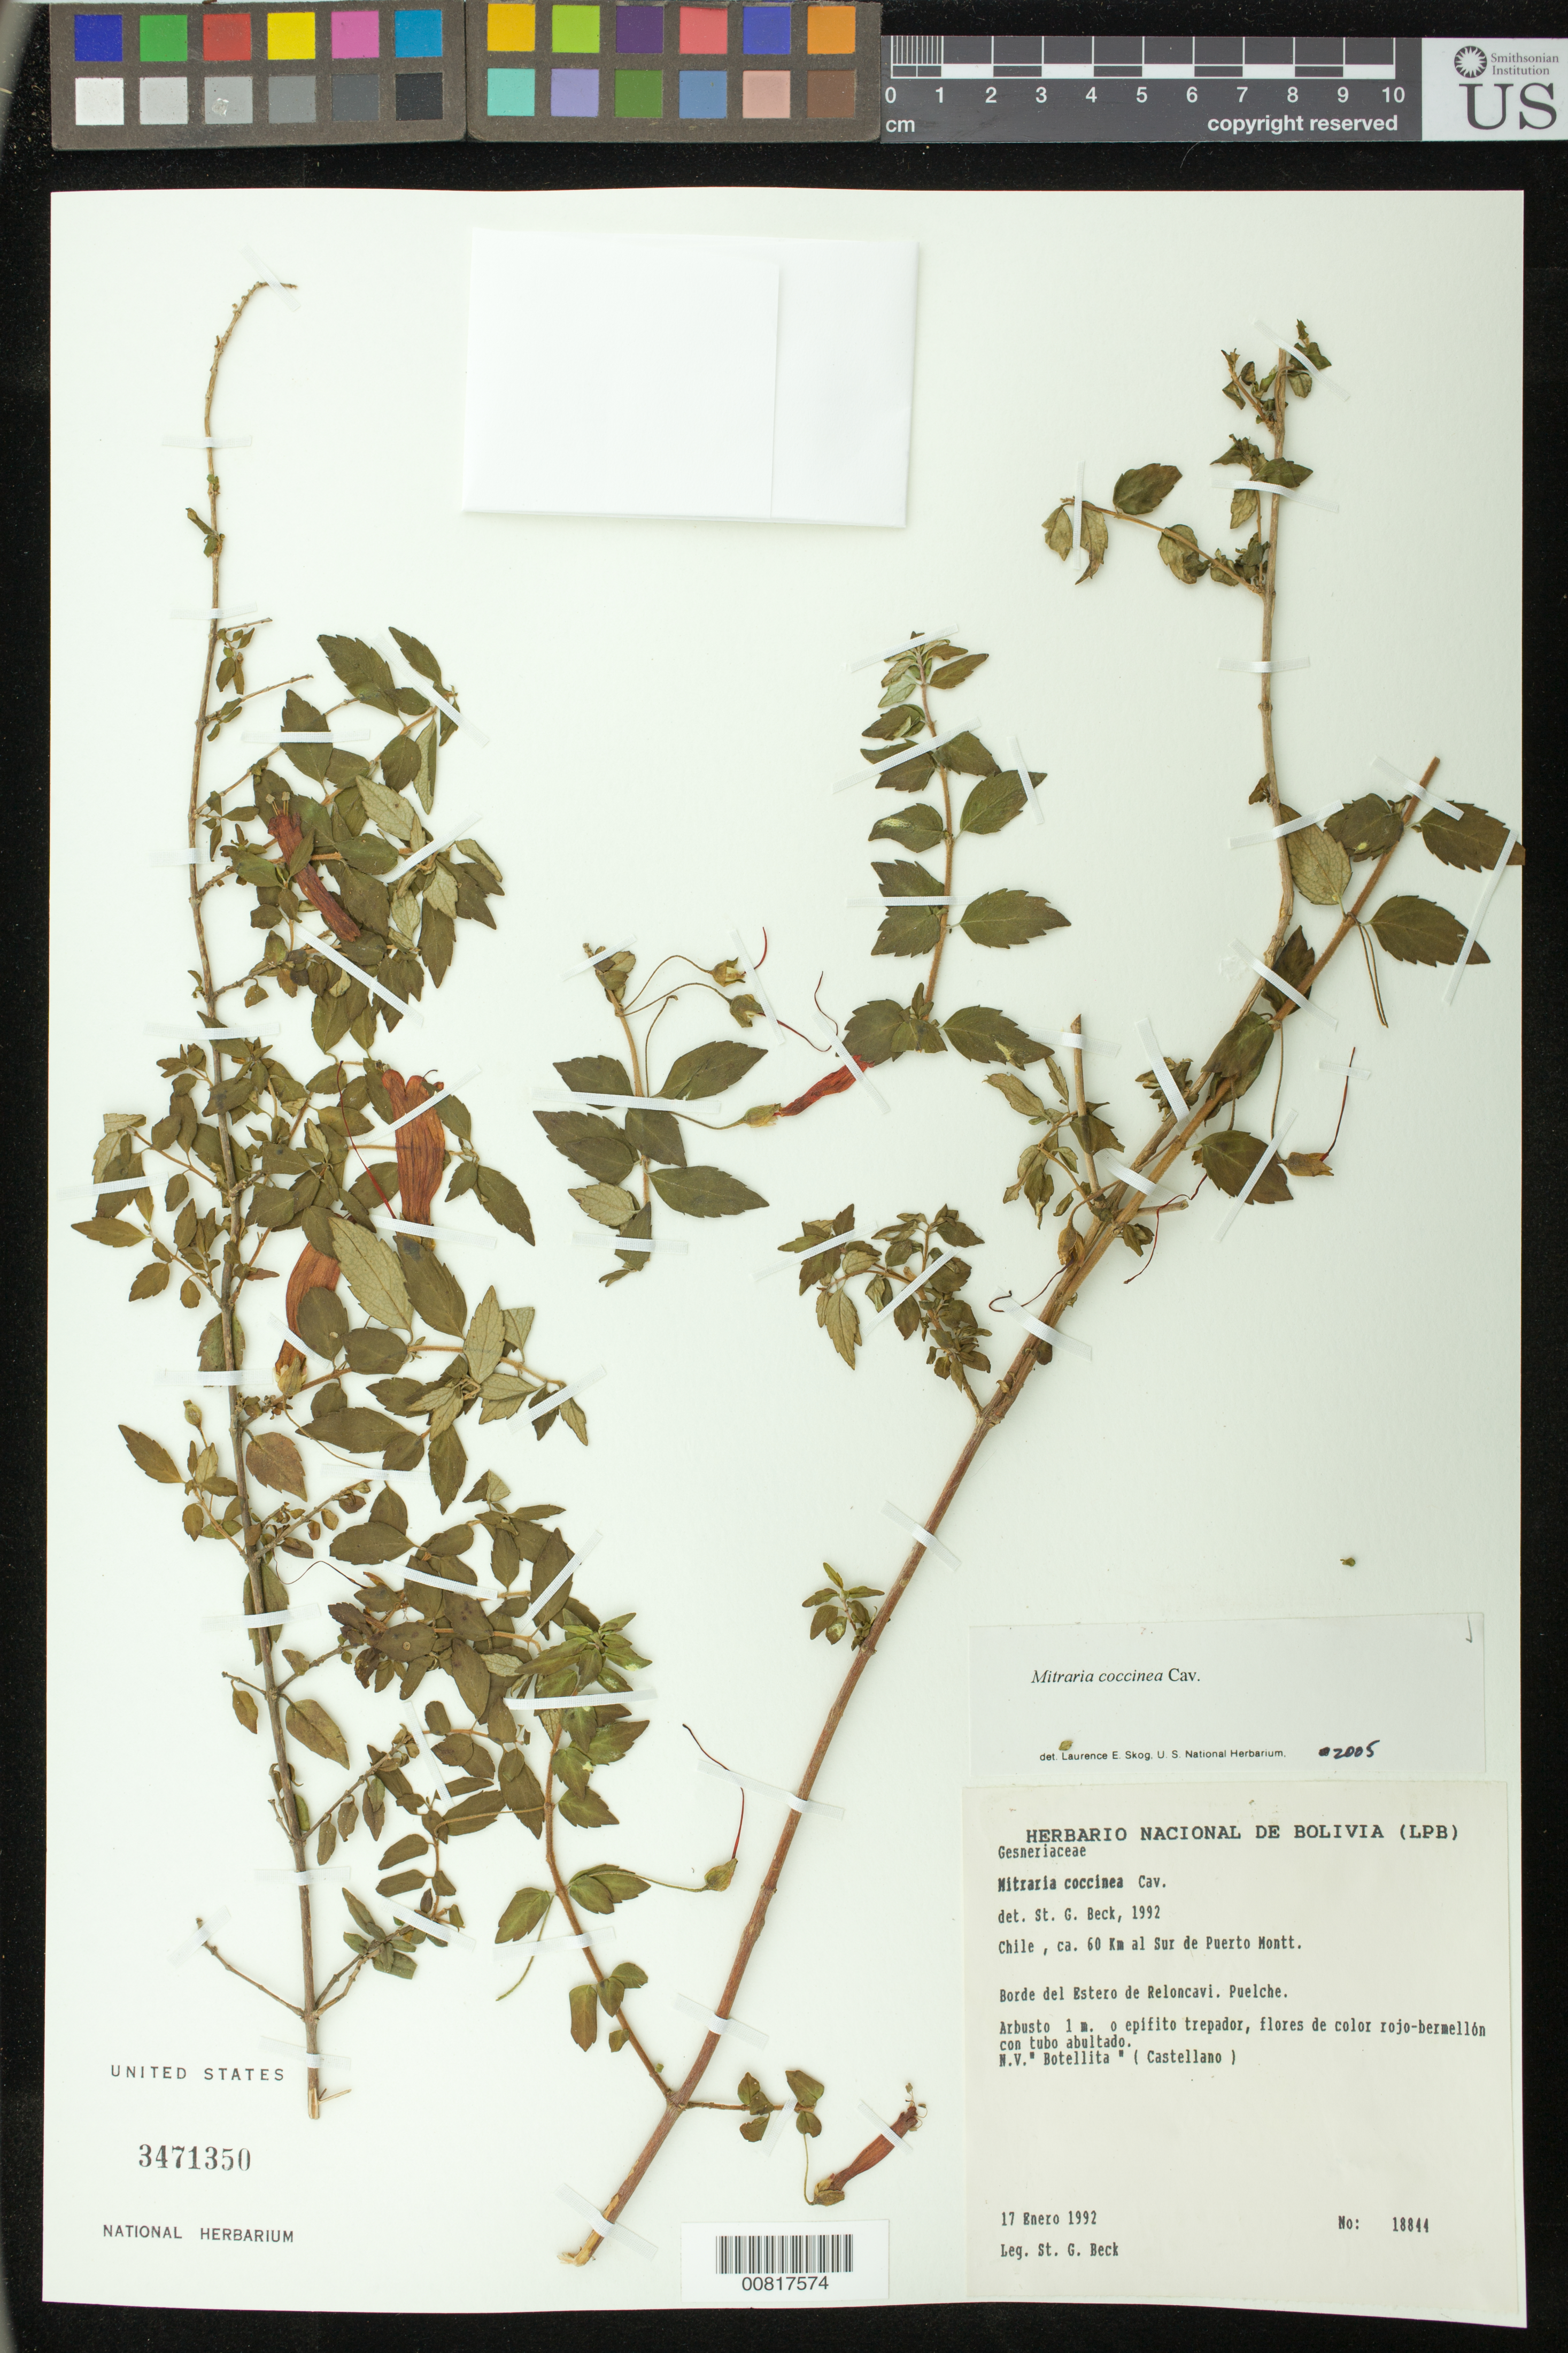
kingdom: Plantae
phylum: Tracheophyta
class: Magnoliopsida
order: Lamiales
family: Gesneriaceae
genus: Mitraria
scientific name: Mitraria coccinea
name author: Cav.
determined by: Skog, Laurence E.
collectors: S. G. Beck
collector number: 18844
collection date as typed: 17 Jan 1992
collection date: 1992-01-17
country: Chile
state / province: Los Lagos (X)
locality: Ca. 60 km al Sur de Puerto Montt; borde del Estero de Reloncavi. Puelche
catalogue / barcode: US 3471350